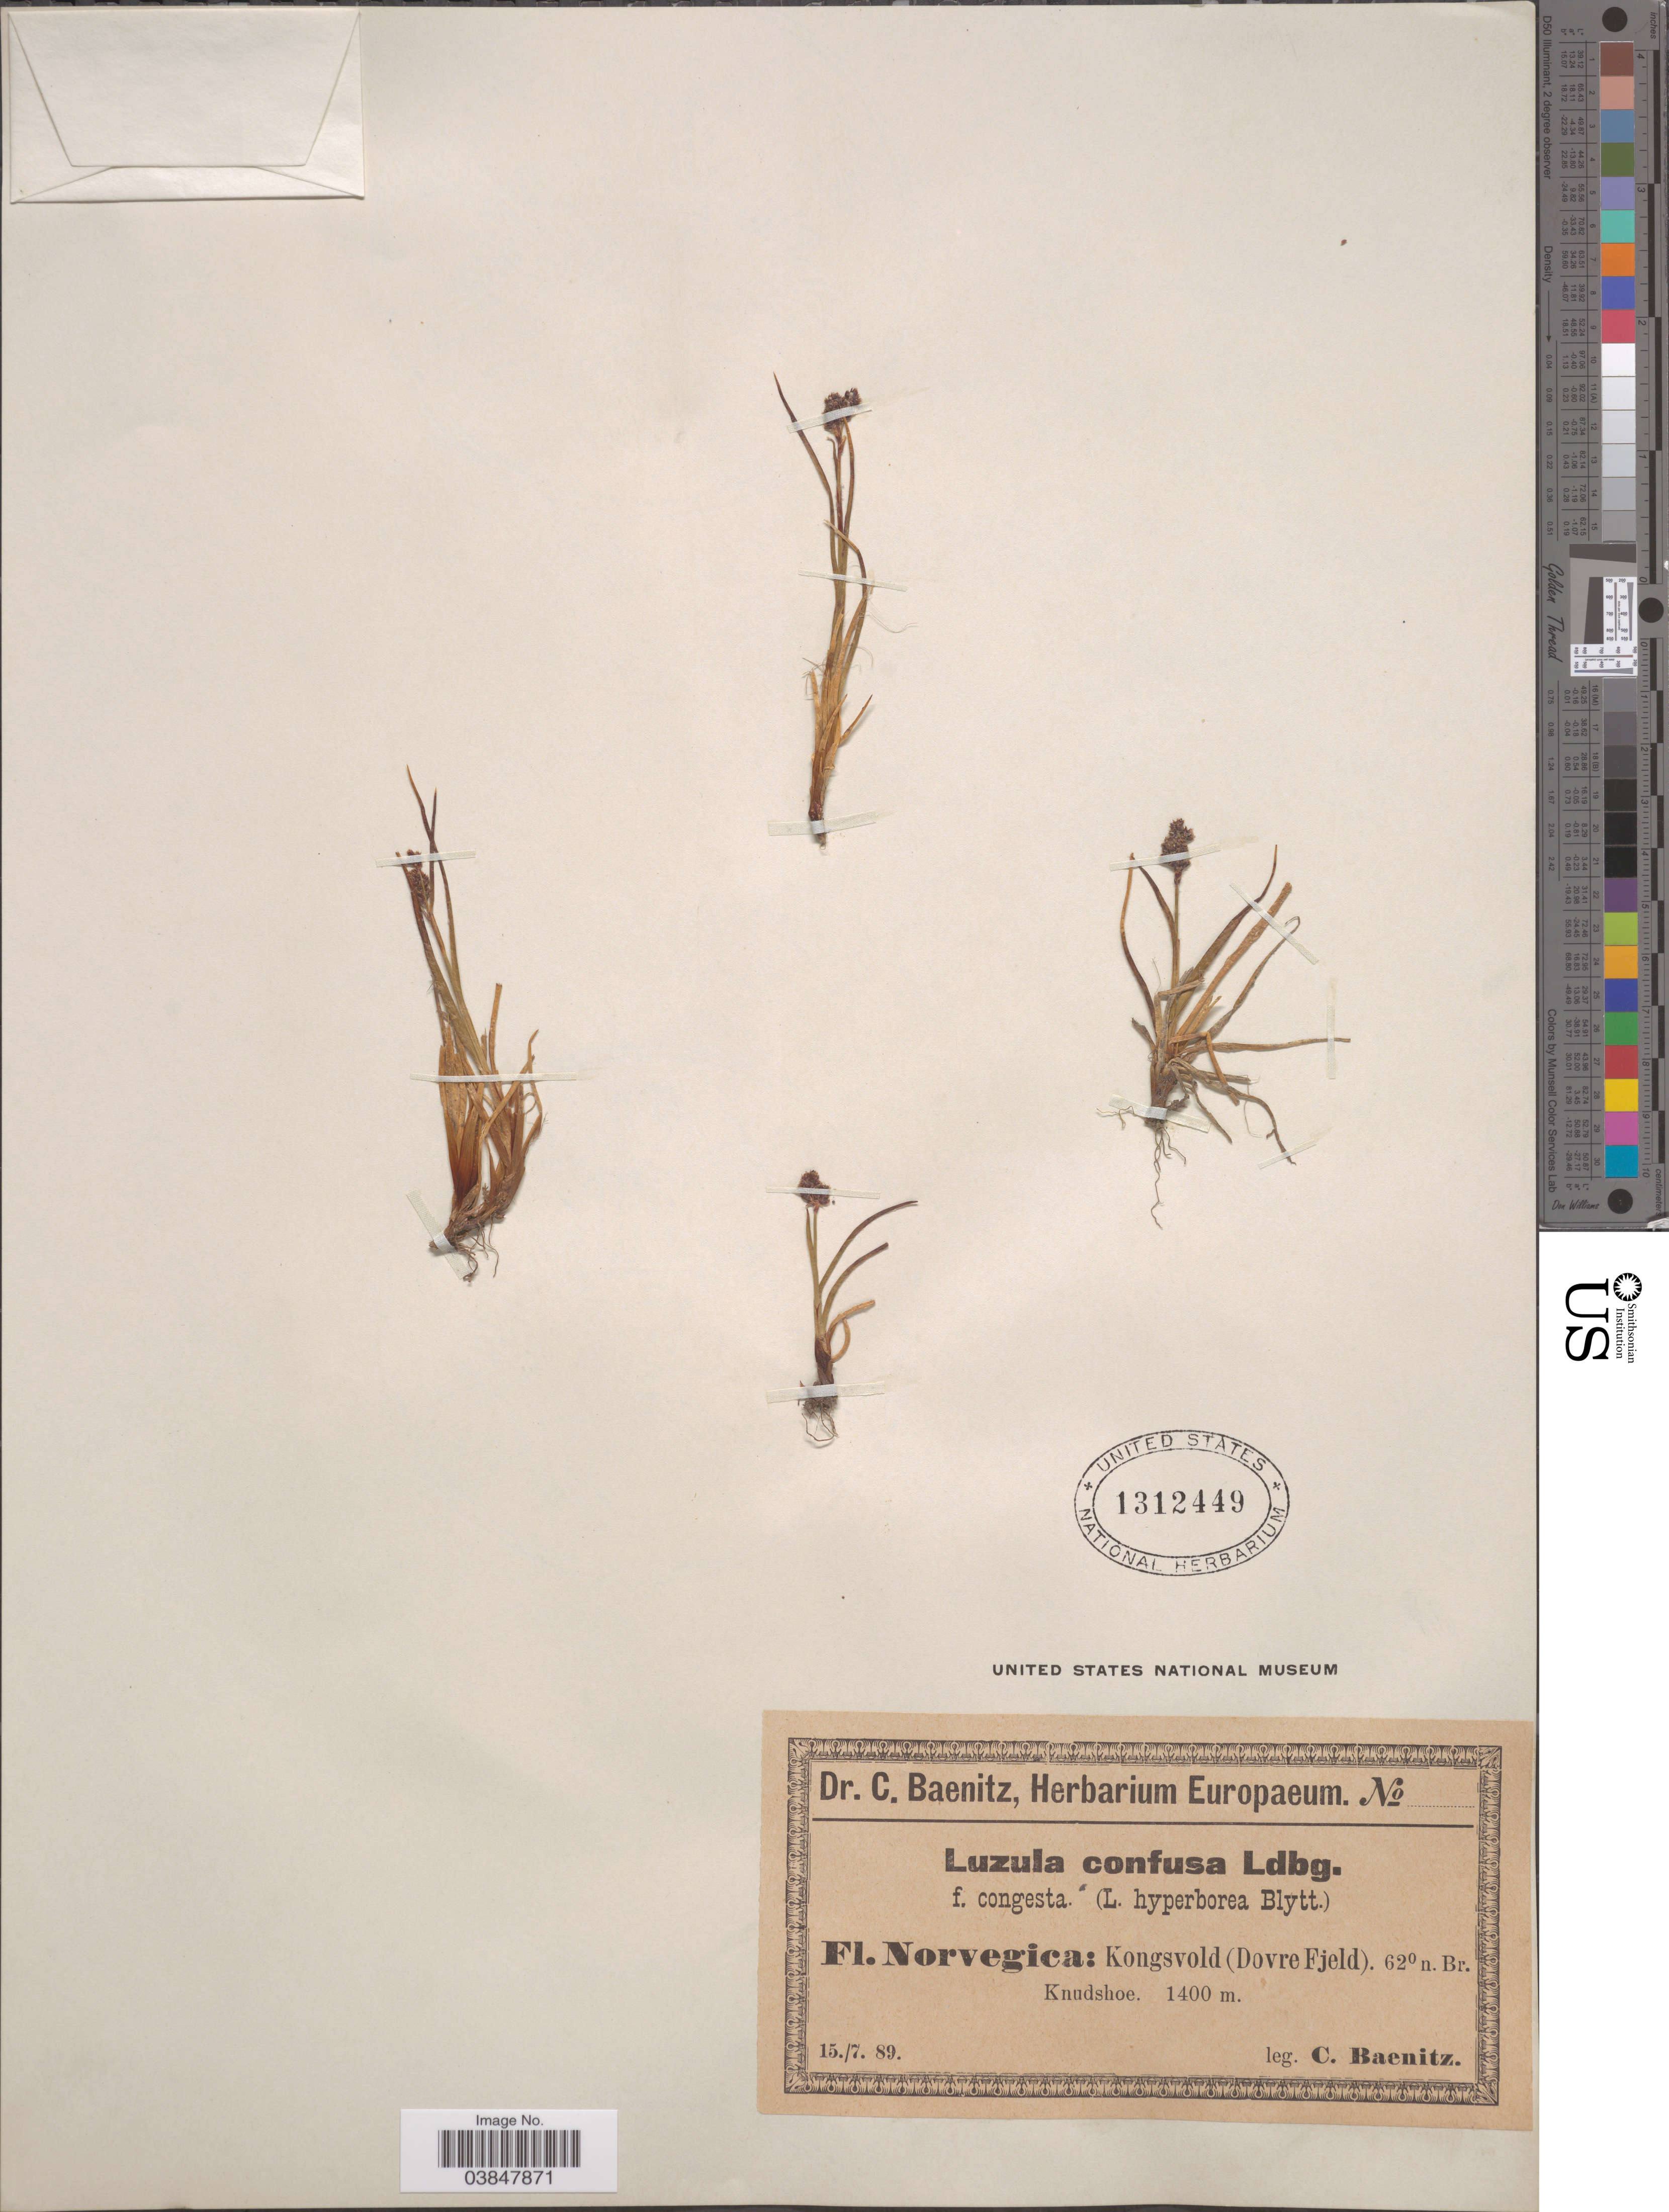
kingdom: Plantae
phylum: Tracheophyta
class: Liliopsida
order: Poales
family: Juncaceae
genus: Luzula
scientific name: Luzula confusa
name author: Lindeb.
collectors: C. G. Baenitz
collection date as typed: Transcribed d/m/y: 15/7/89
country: Norway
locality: Norvegica: Kongsvold (Dovre Fjeld). 62° n. Br. Knudshoe.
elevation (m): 1400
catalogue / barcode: US 1312449